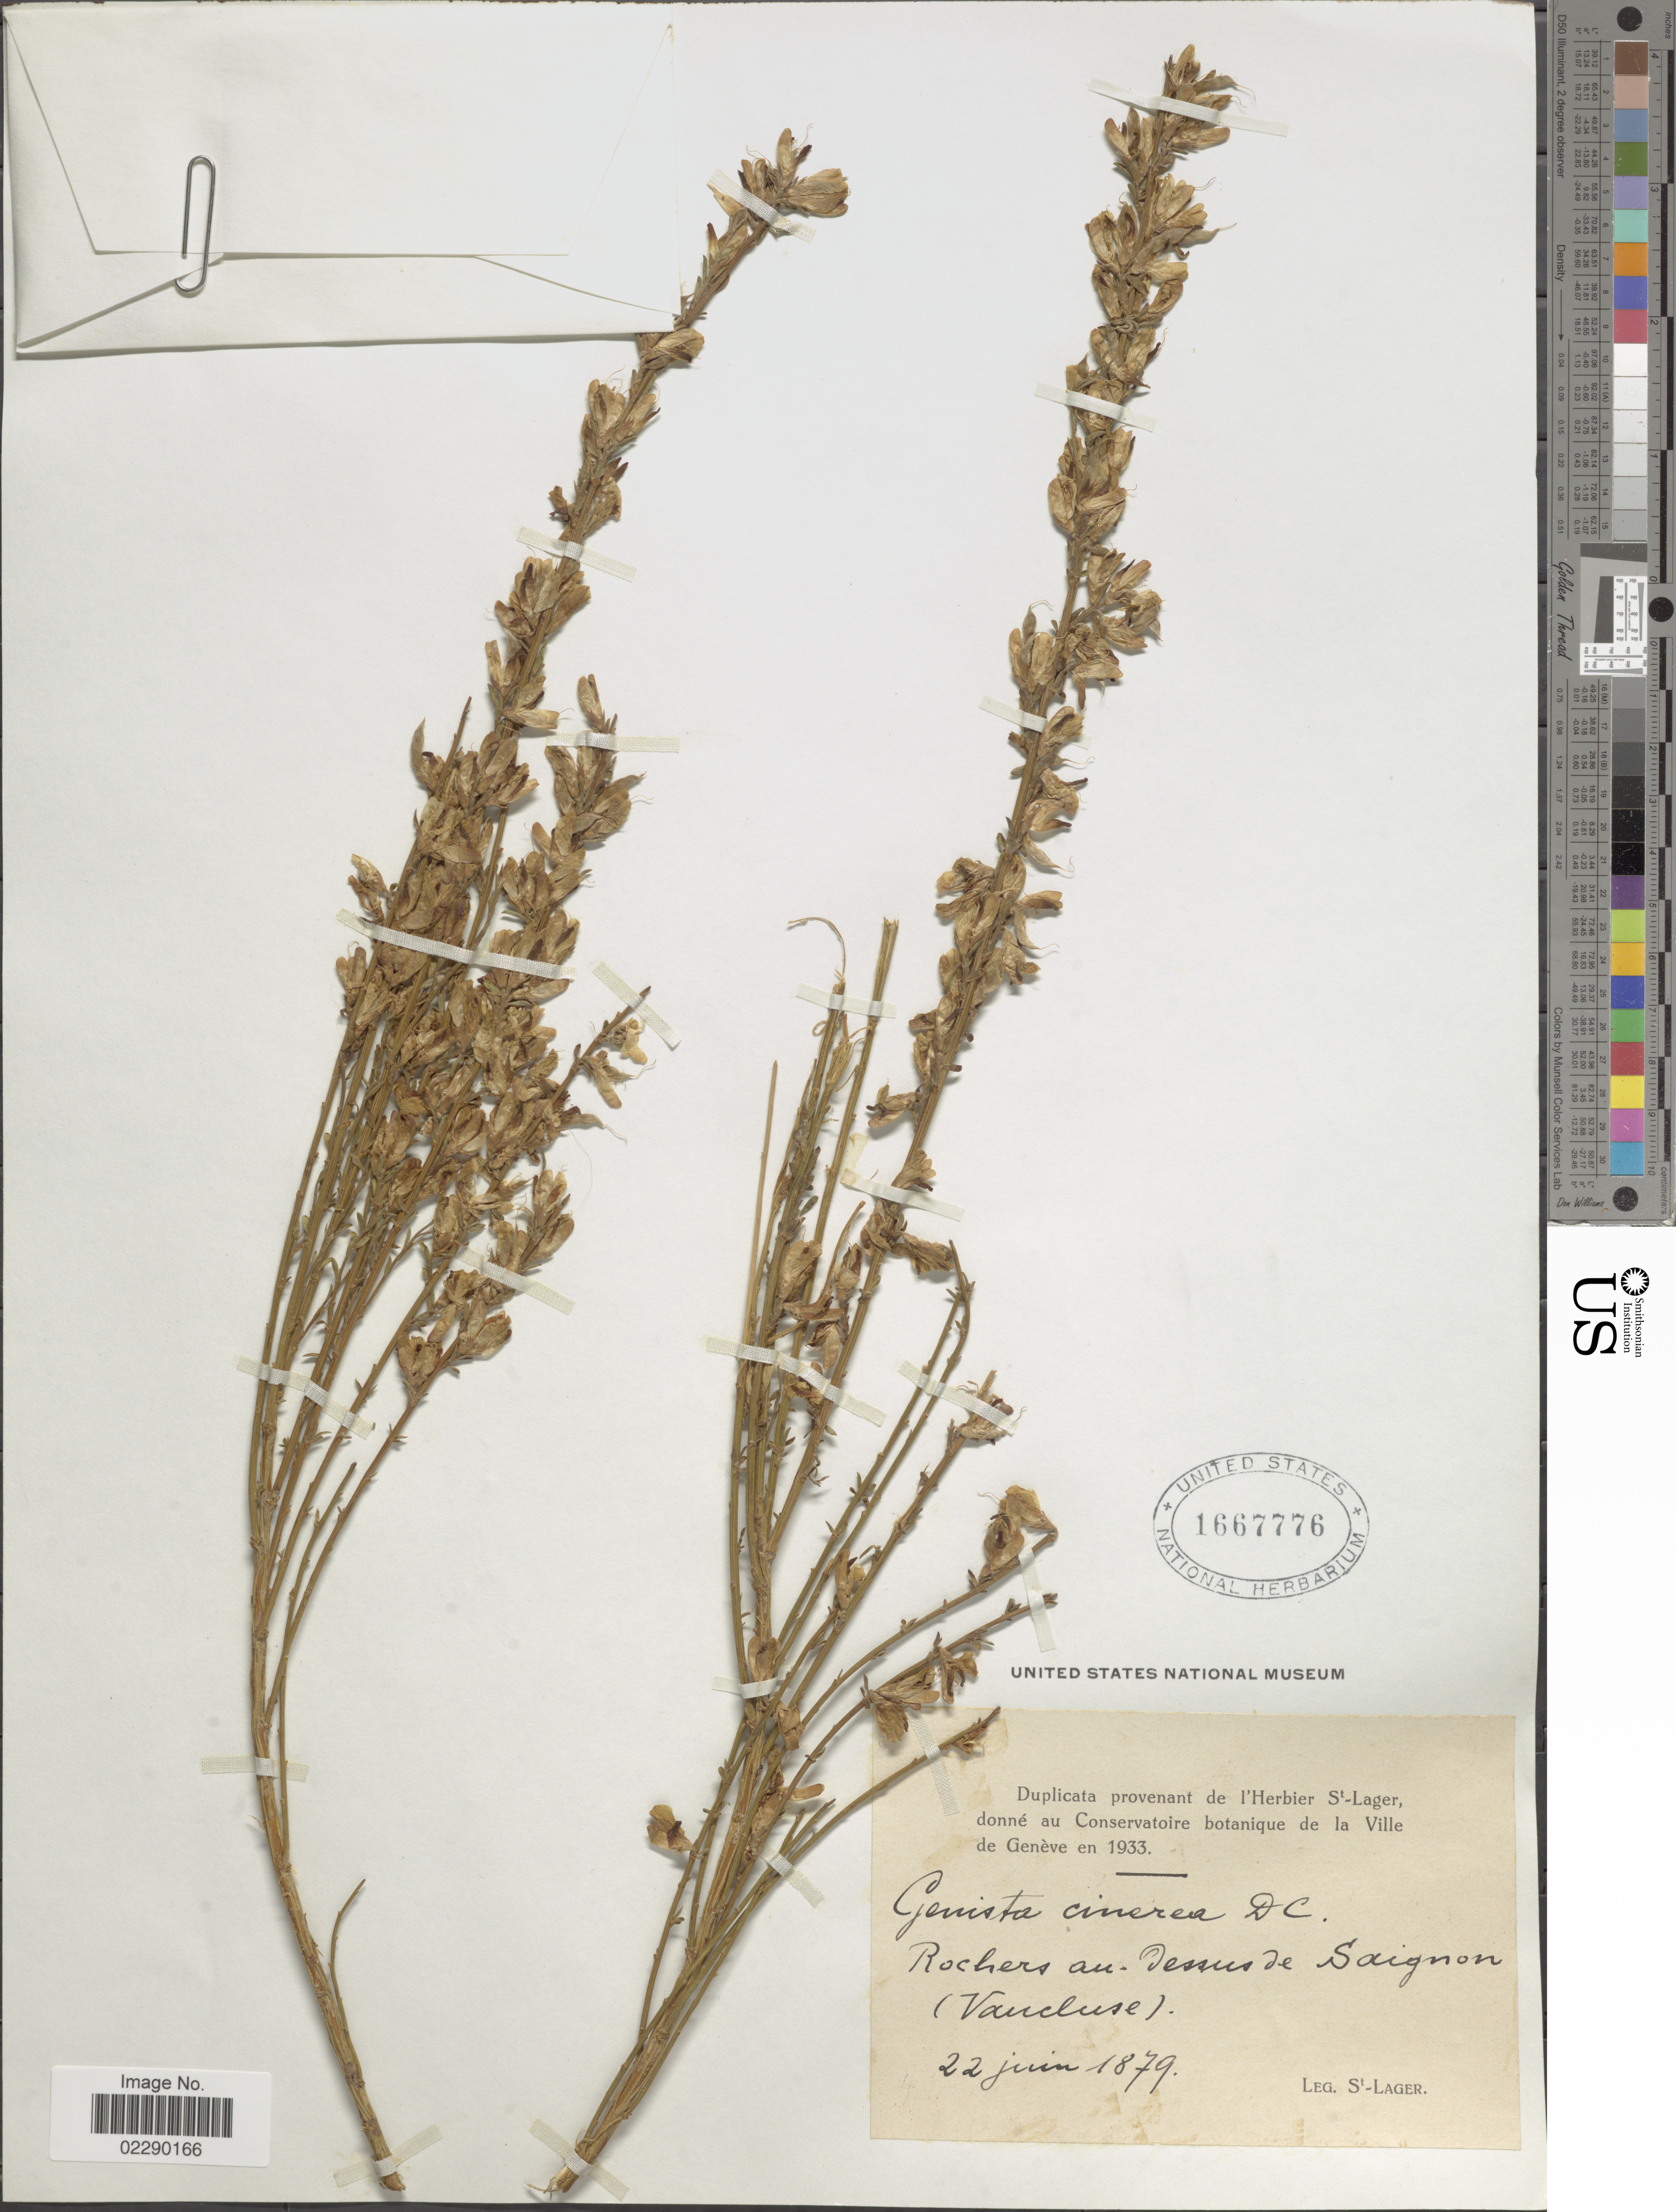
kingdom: Plantae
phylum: Tracheophyta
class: Magnoliopsida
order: Fabales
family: Fabaceae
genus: Genista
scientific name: Genista cinerea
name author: (Vill.) DC.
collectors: -. St. Lager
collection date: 1879-06-22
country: France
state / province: Provence-Alpes-Côte d'Azur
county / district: Vaucluse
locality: Rochers au-desus de Saignon (Vaucluse)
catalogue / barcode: US 1667776